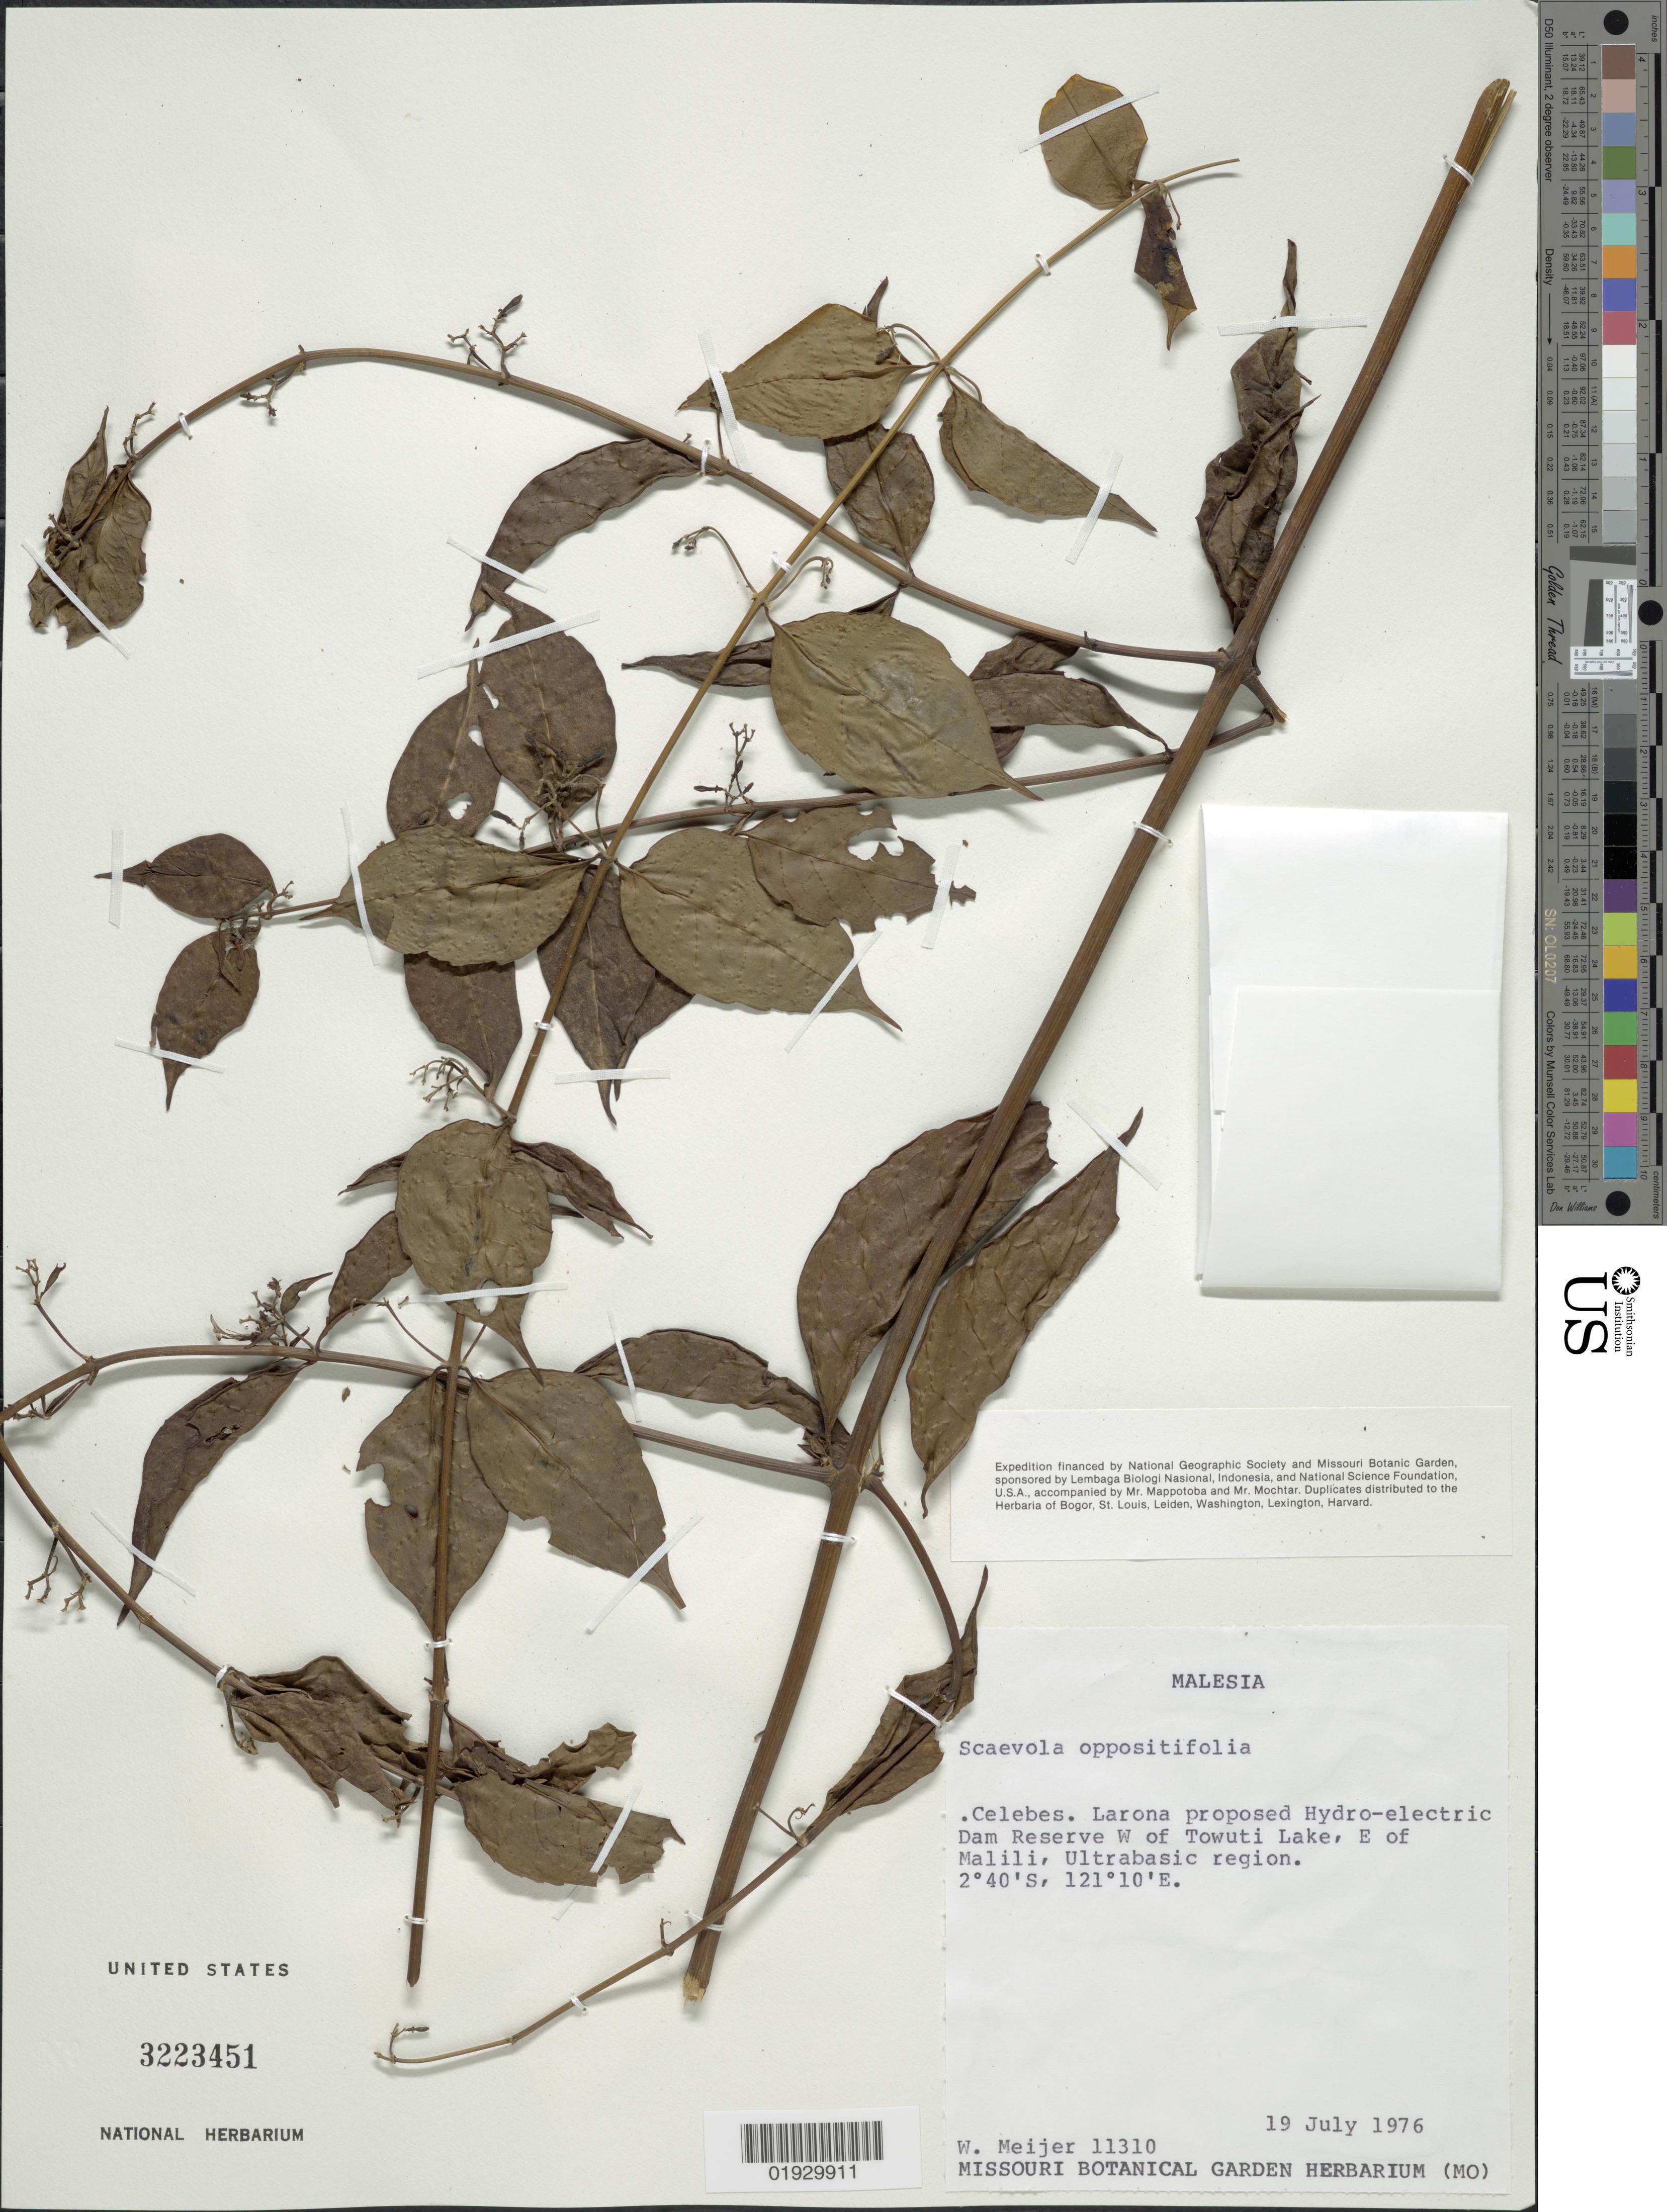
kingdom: Plantae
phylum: Tracheophyta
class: Magnoliopsida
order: Asterales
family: Goodeniaceae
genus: Scaevola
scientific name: Scaevola oppositifolia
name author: Roxb.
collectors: W. Meijer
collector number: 11310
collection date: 1976-07-19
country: Malaysia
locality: Celebes. Larona proposed Hydro-electric Dam Reserve W of Towuti Lake, E of Malili, UItrabasic region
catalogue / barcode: US 3223451